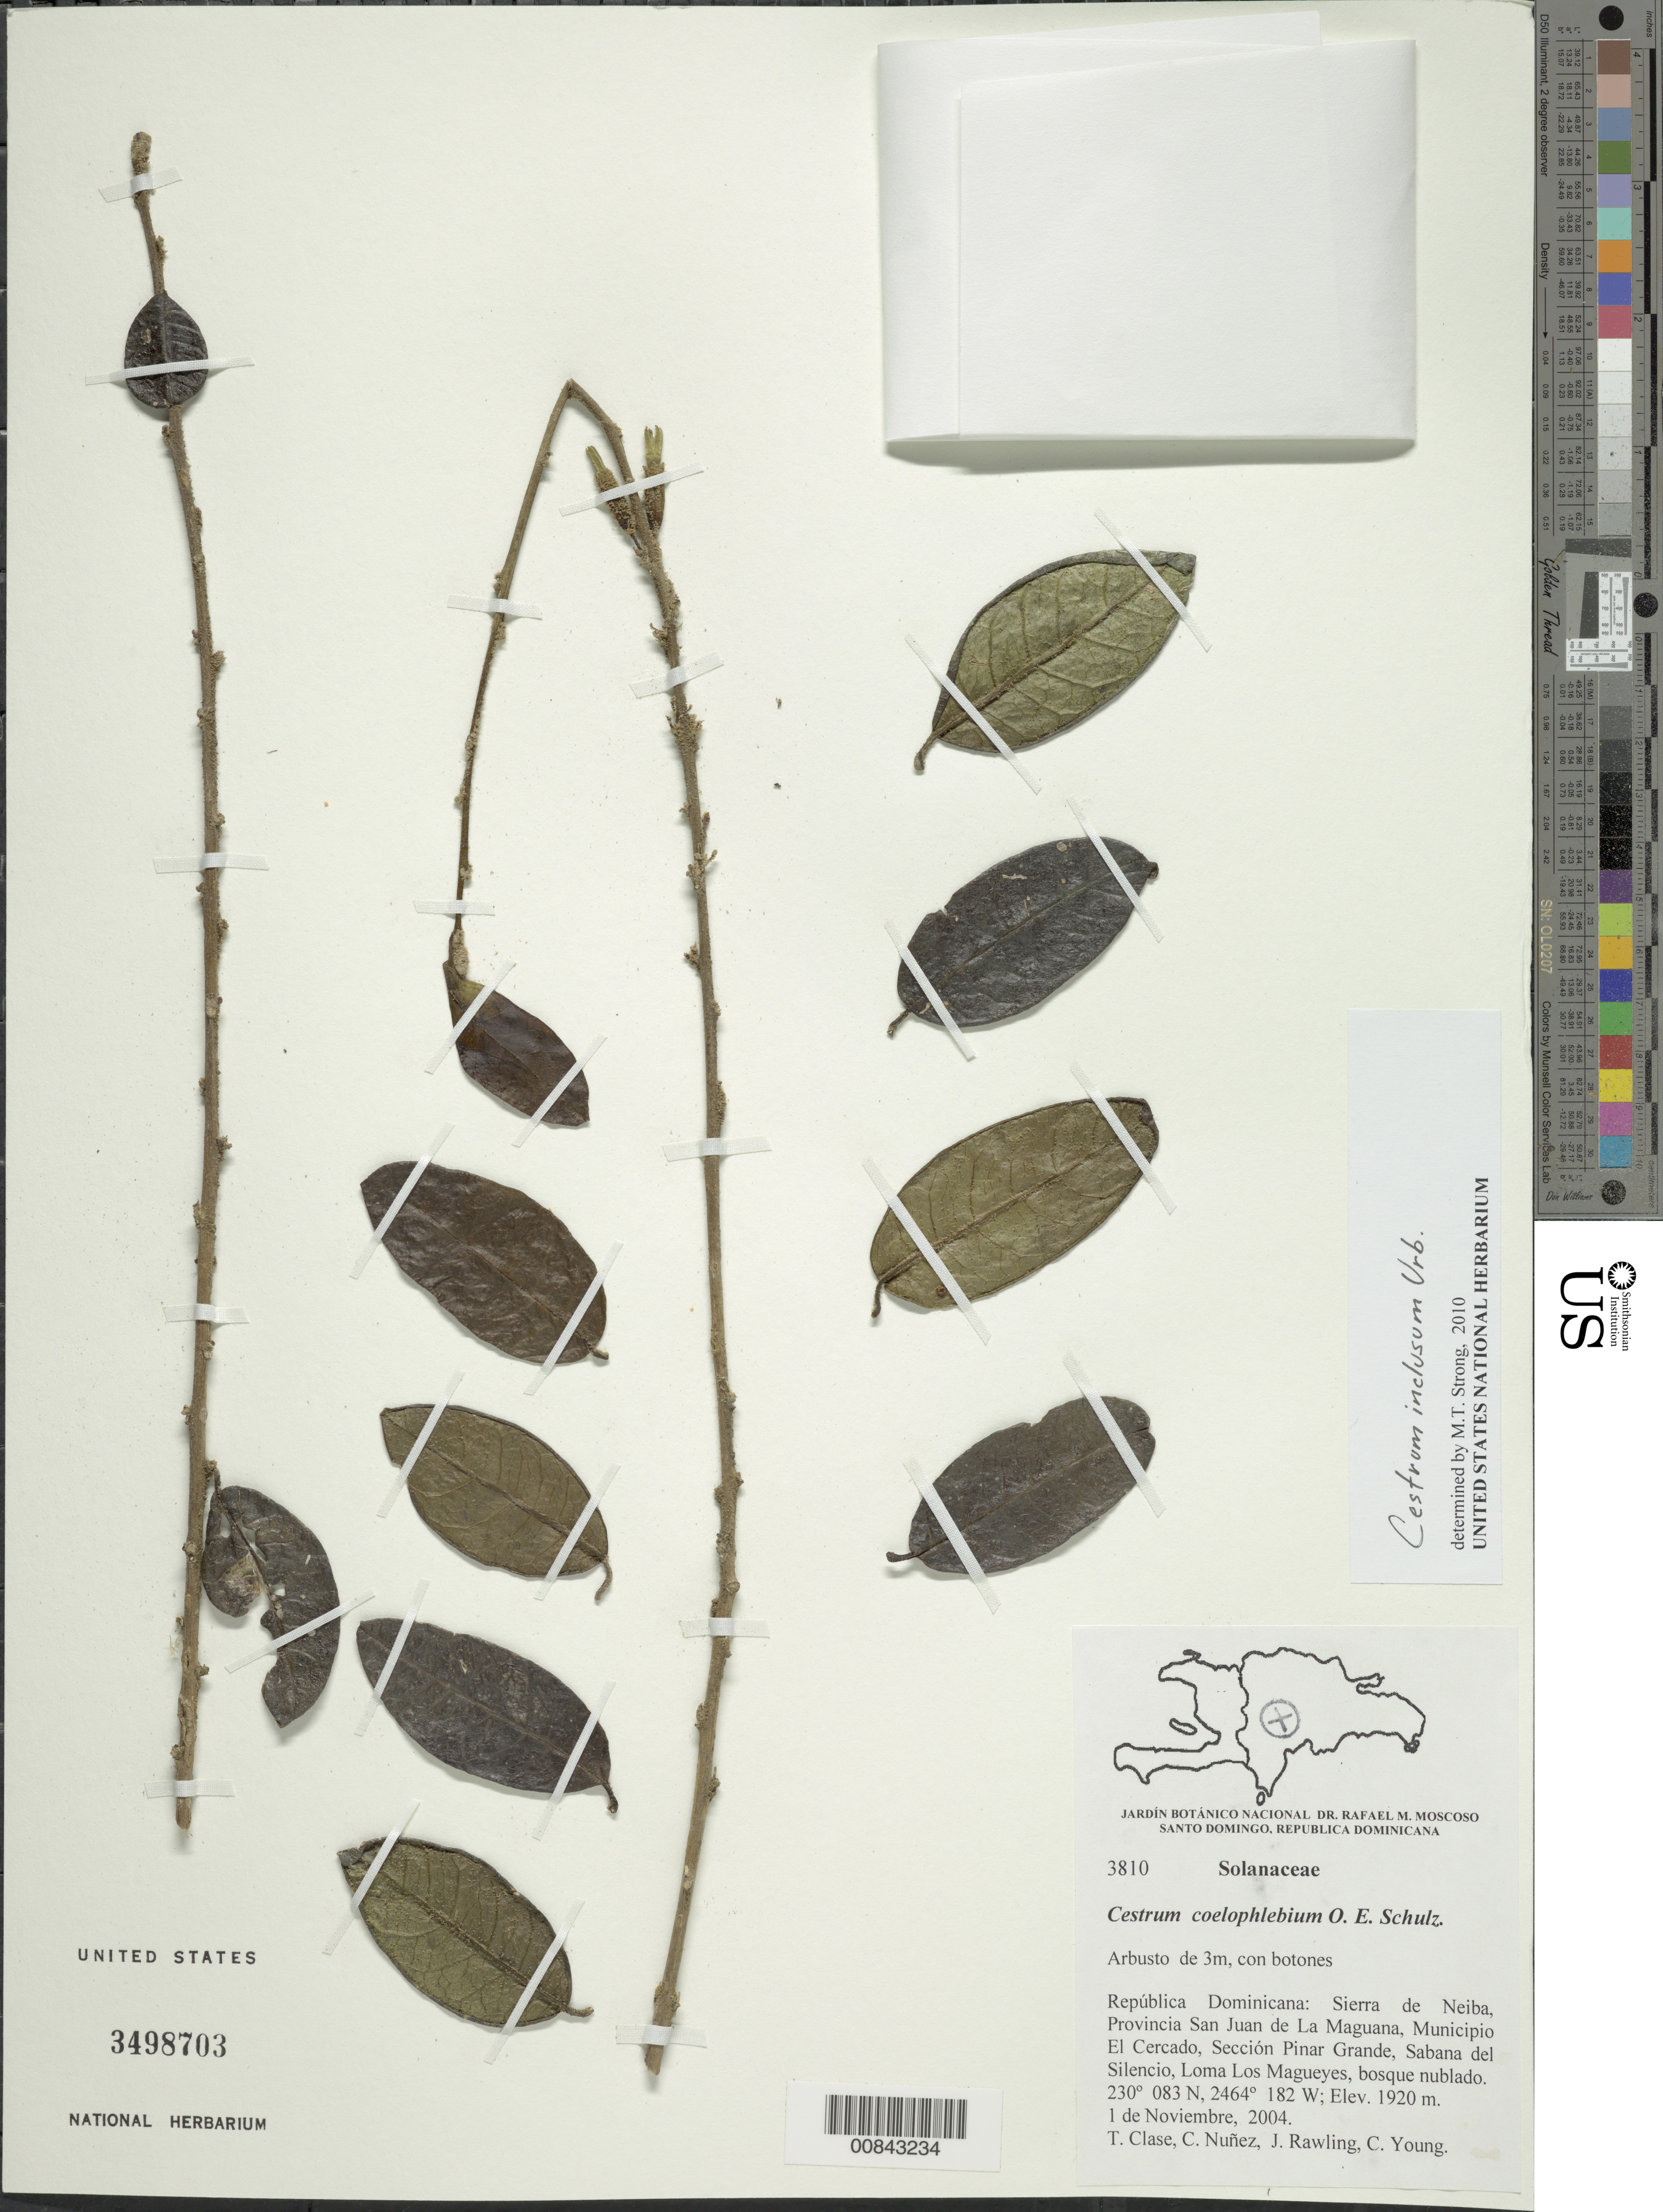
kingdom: Plantae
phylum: Tracheophyta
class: Magnoliopsida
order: Solanales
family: Solanaceae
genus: Cestrum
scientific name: Cestrum inclusum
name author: Urb.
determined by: Strong, M. T., (US), Smithsonian Institution - National Museum of Natural History (UNITED STATES)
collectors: T. Clase, C. Nunez, J. Rawling & C. Young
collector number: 3810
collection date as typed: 01 Nov 2004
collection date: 2004-11-01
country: Dominican Republic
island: Hispaniola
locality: Sierra de Neiba, Prov. San Juan de La Maguana, Mun. El Cercado, Sección Pinar Grande Paraje La Navaja, Sabana del Silencio, Loma Los Magueyes.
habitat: Bosque nublado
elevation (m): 1920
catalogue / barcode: US 3498703